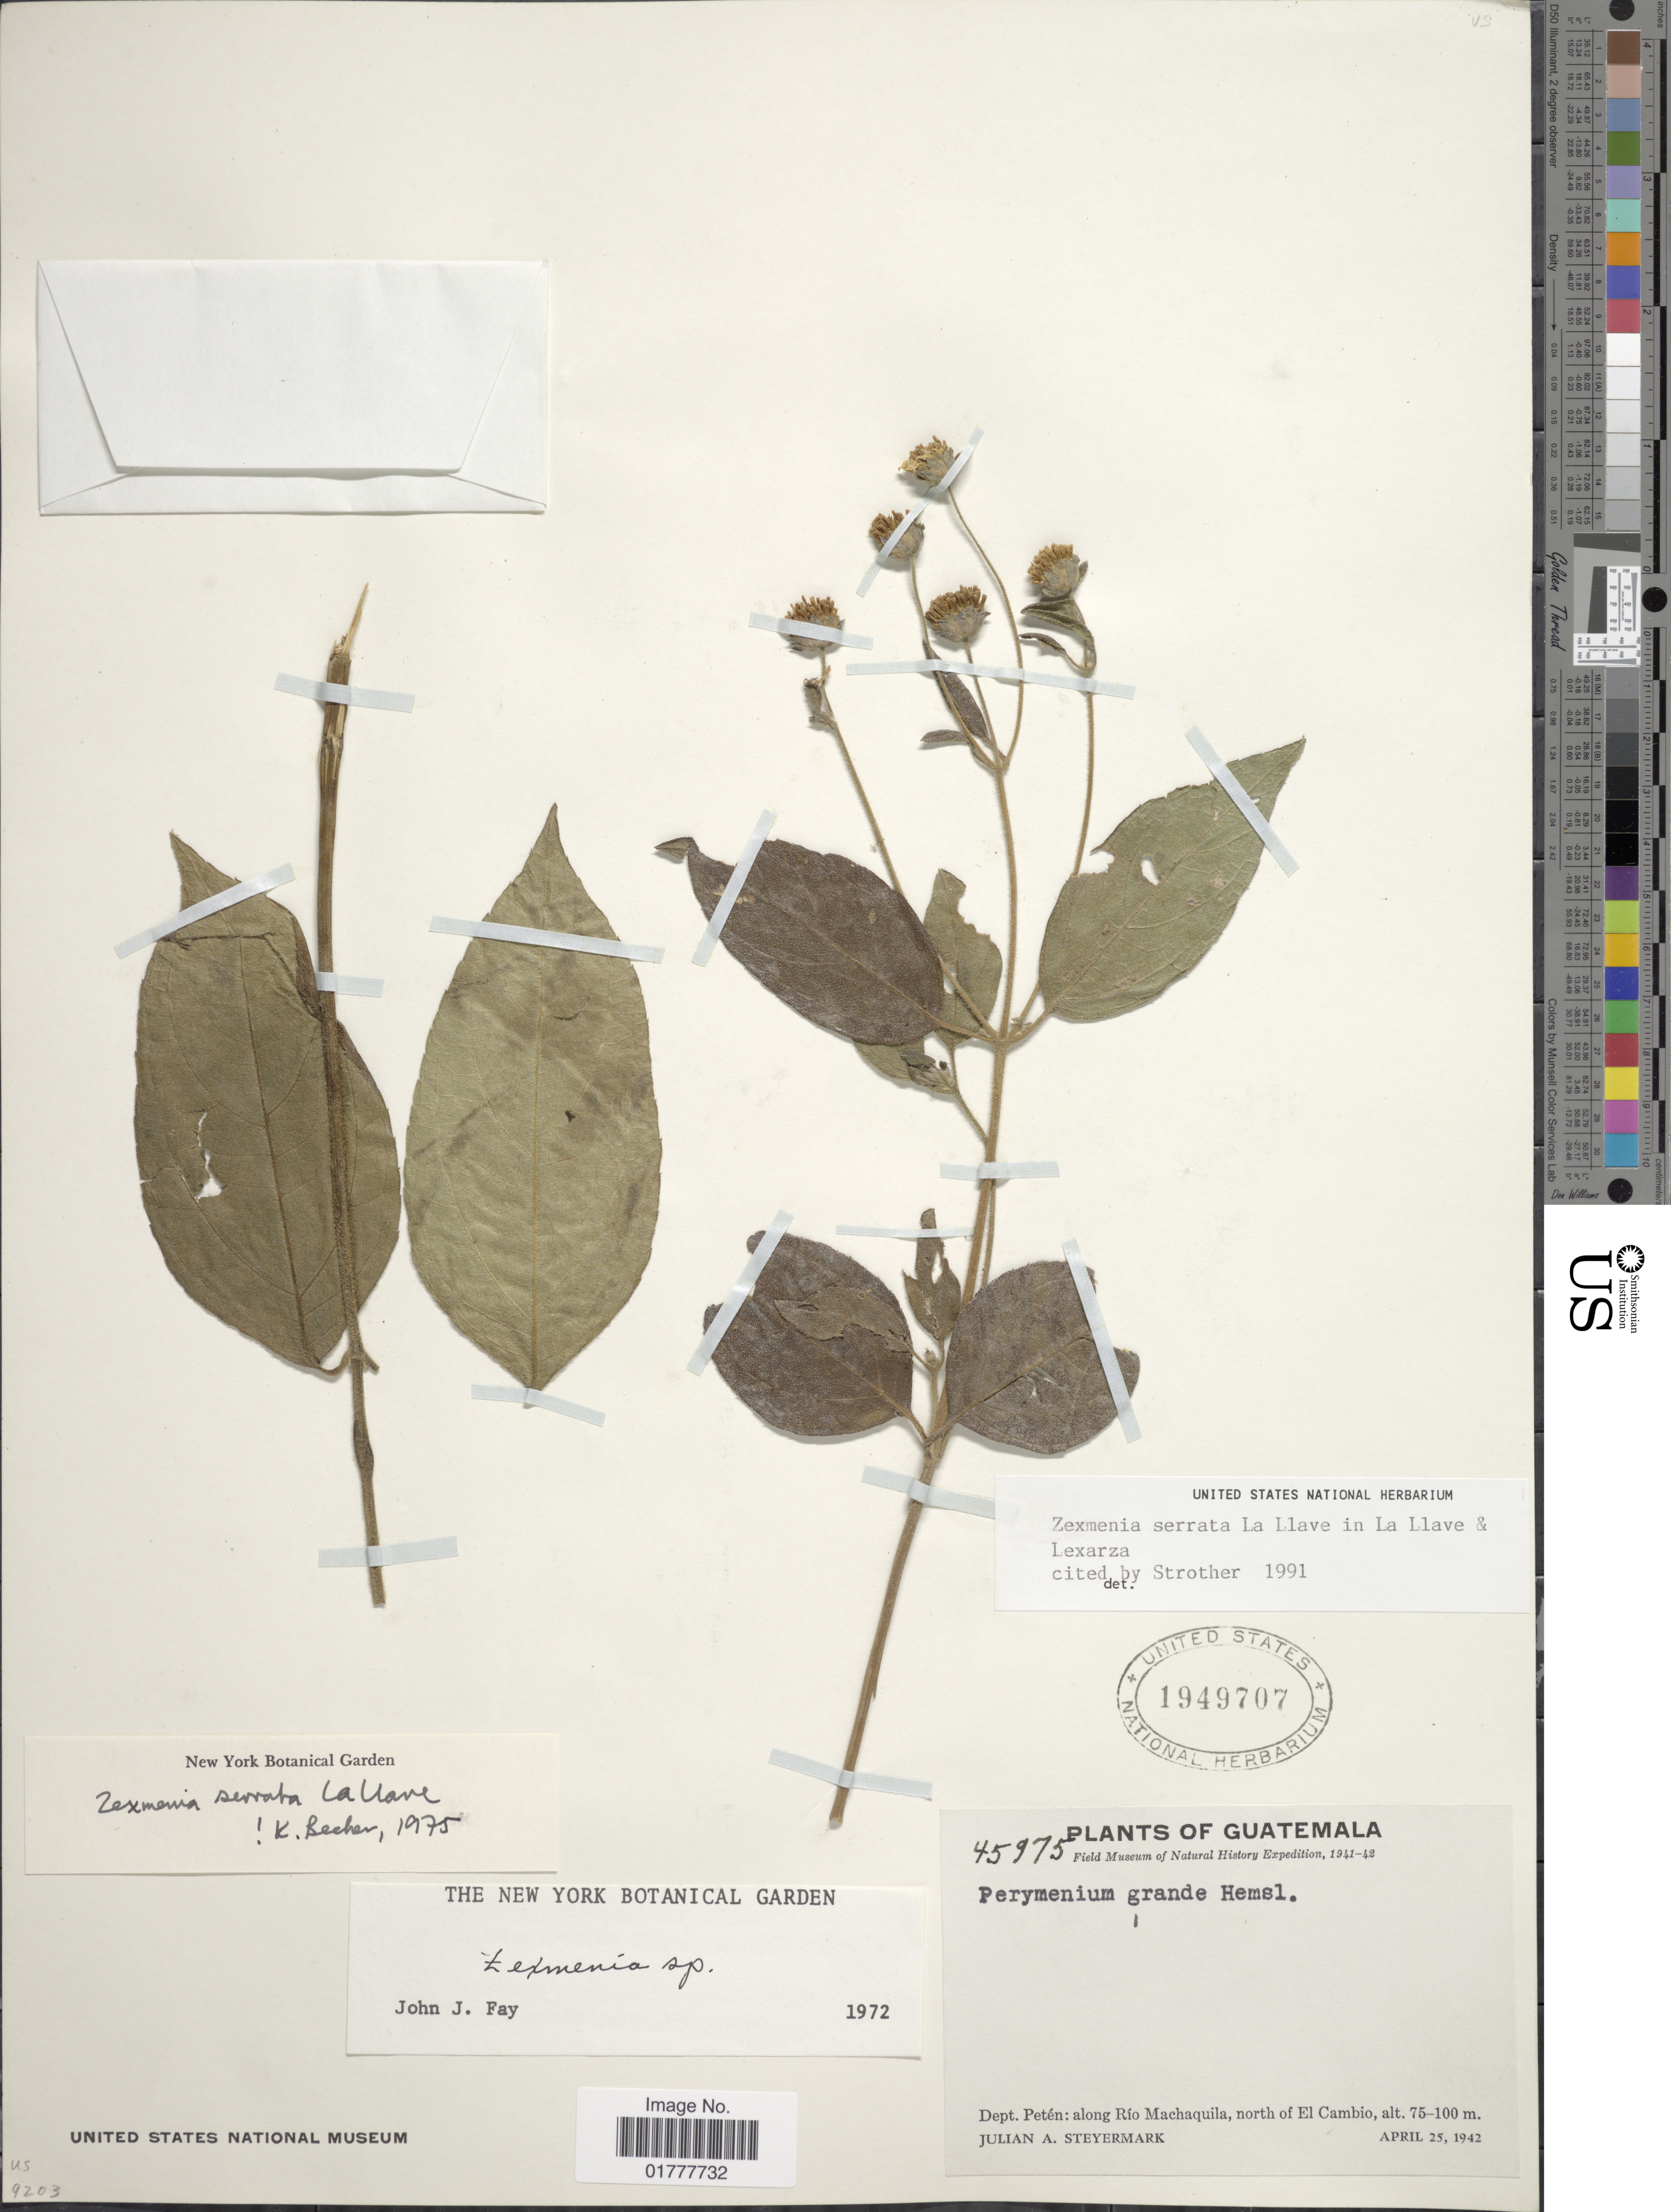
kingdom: Plantae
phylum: Tracheophyta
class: Magnoliopsida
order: Asterales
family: Asteraceae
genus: Zexmenia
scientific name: Zexmenia serrata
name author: La Llave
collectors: J. Steyermark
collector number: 45975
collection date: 1942-04-25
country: Guatemala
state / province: El Petén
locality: Dept. Peten: along Rio Machaquila, north of El cambio.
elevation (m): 75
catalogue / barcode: US 1949707